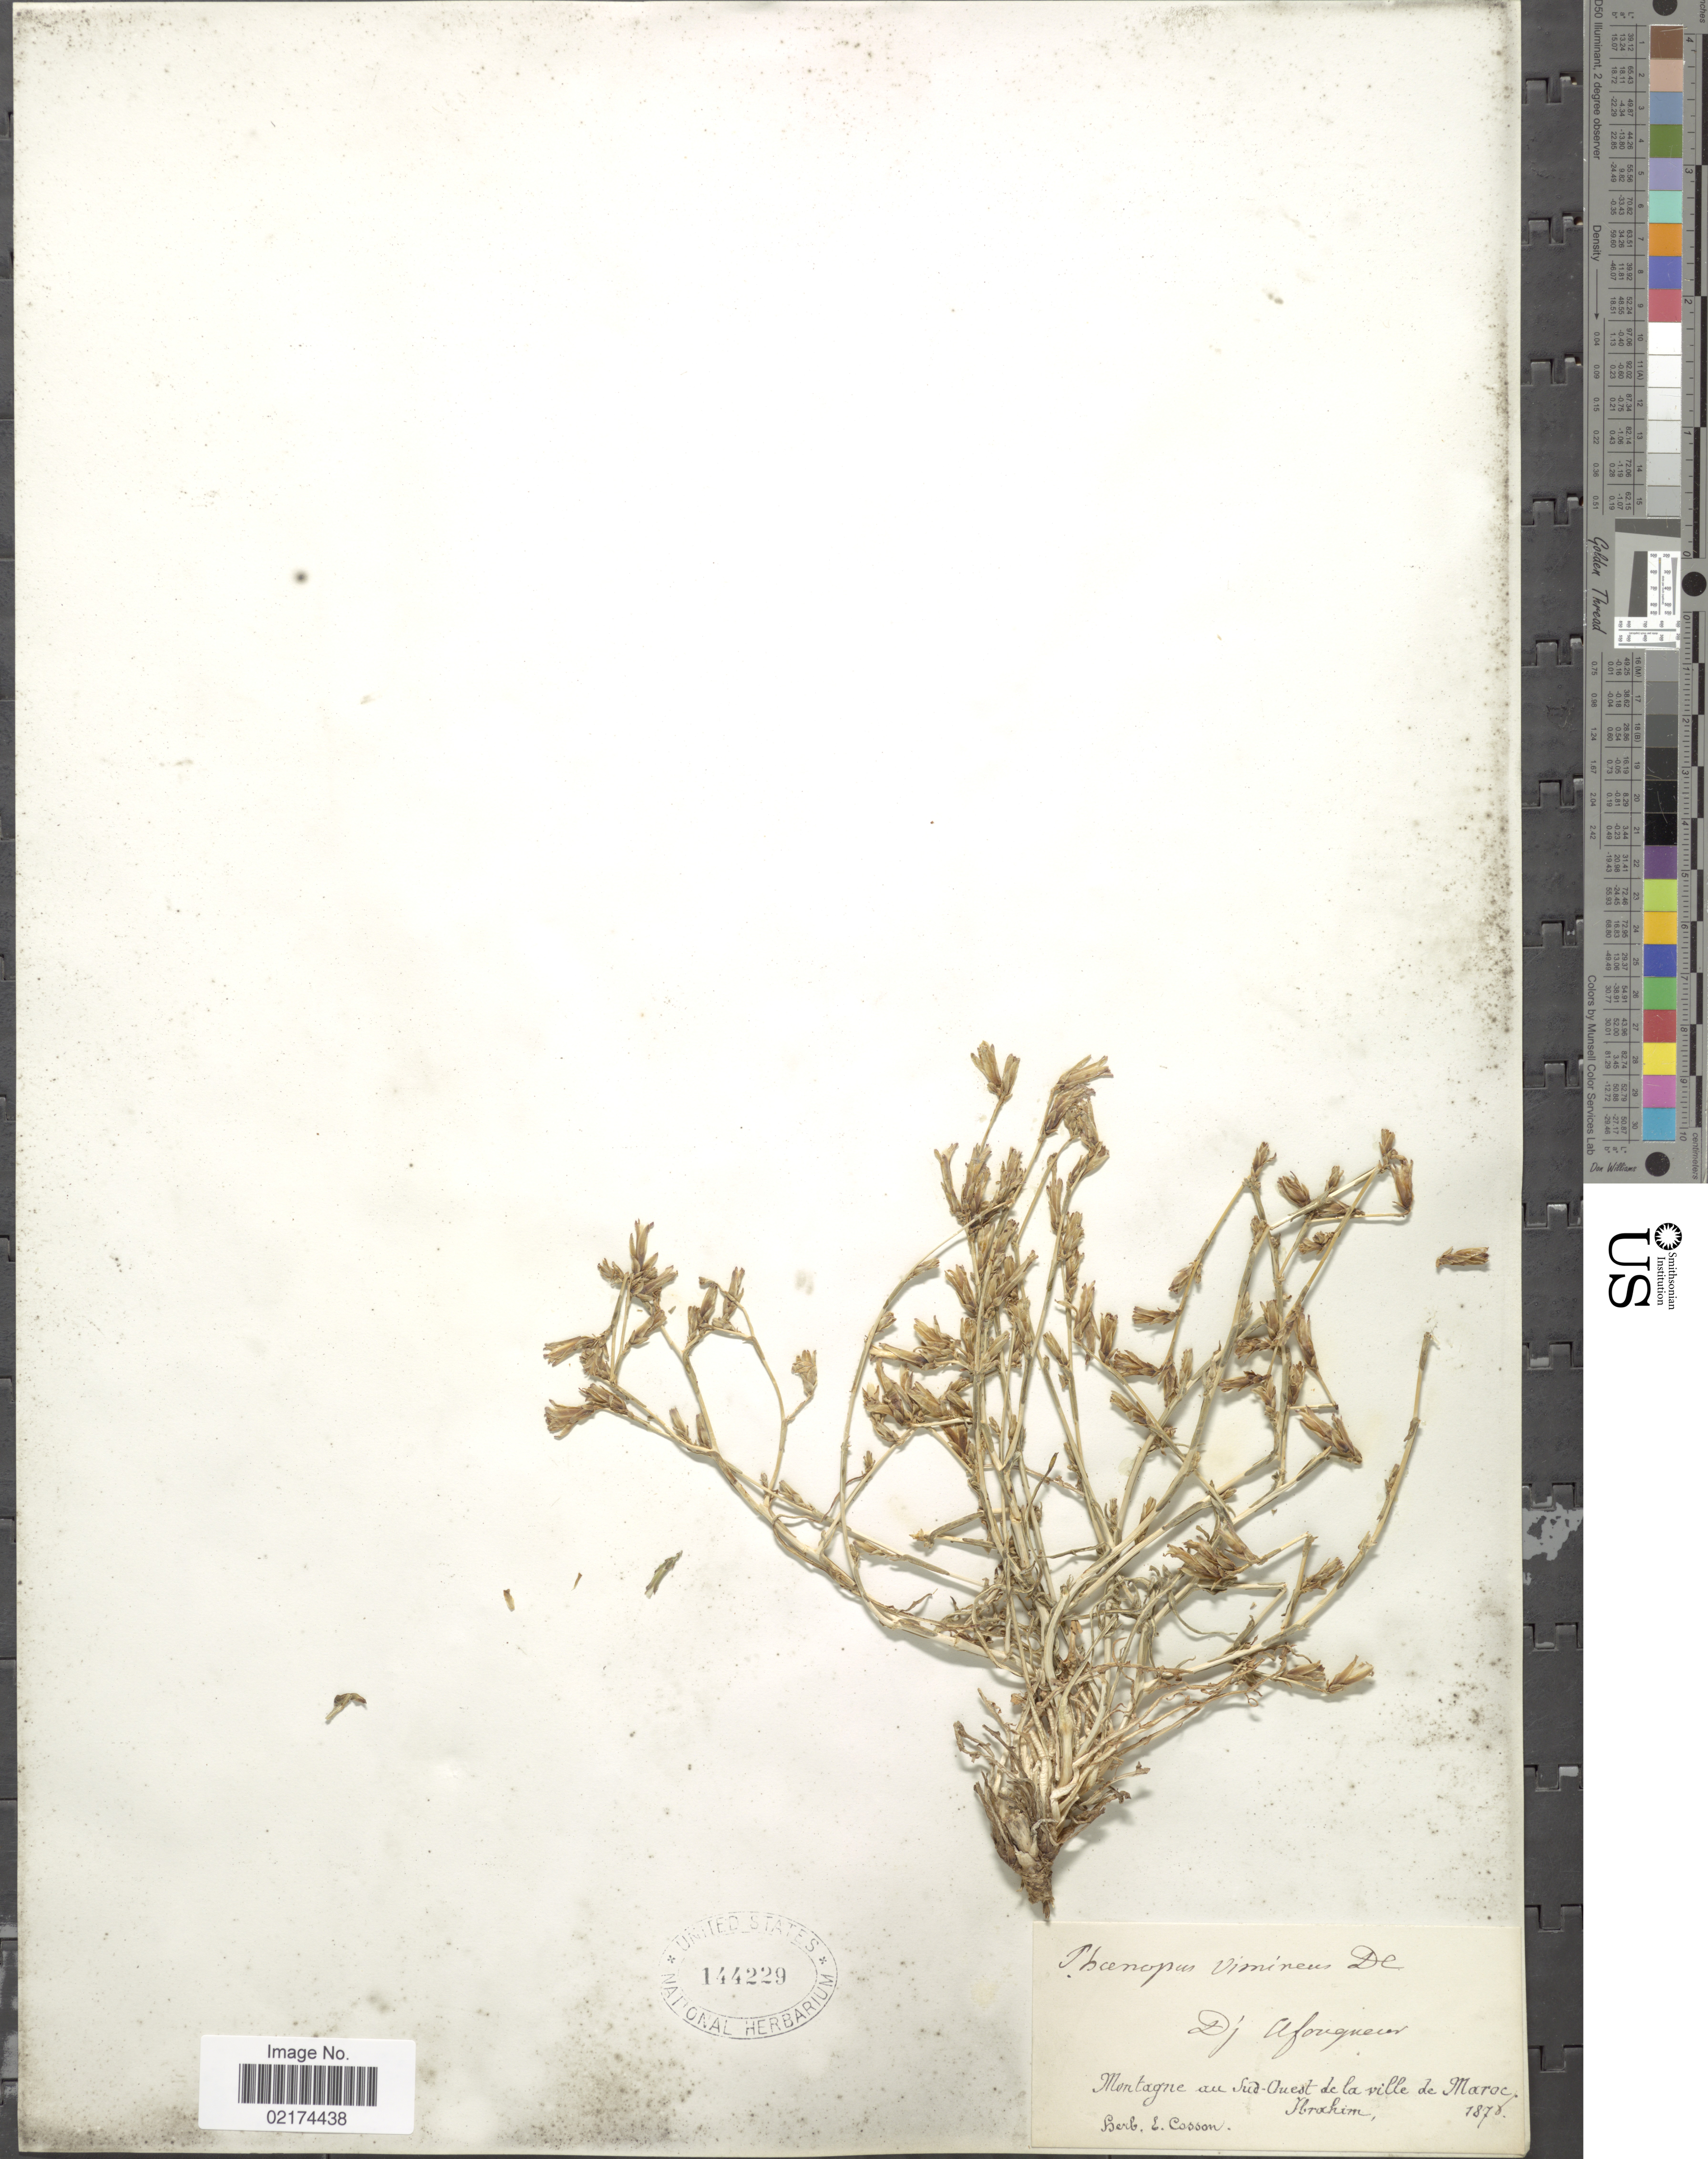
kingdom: Plantae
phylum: Tracheophyta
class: Magnoliopsida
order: Asterales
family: Asteraceae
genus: Lactuca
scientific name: Lactuca viminea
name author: (L.) J. Presl & C. Presl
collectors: -. Ibrahim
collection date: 1876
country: Morocco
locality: Montagne au Sud - Ouest de la ville de Maroc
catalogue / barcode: US 144229